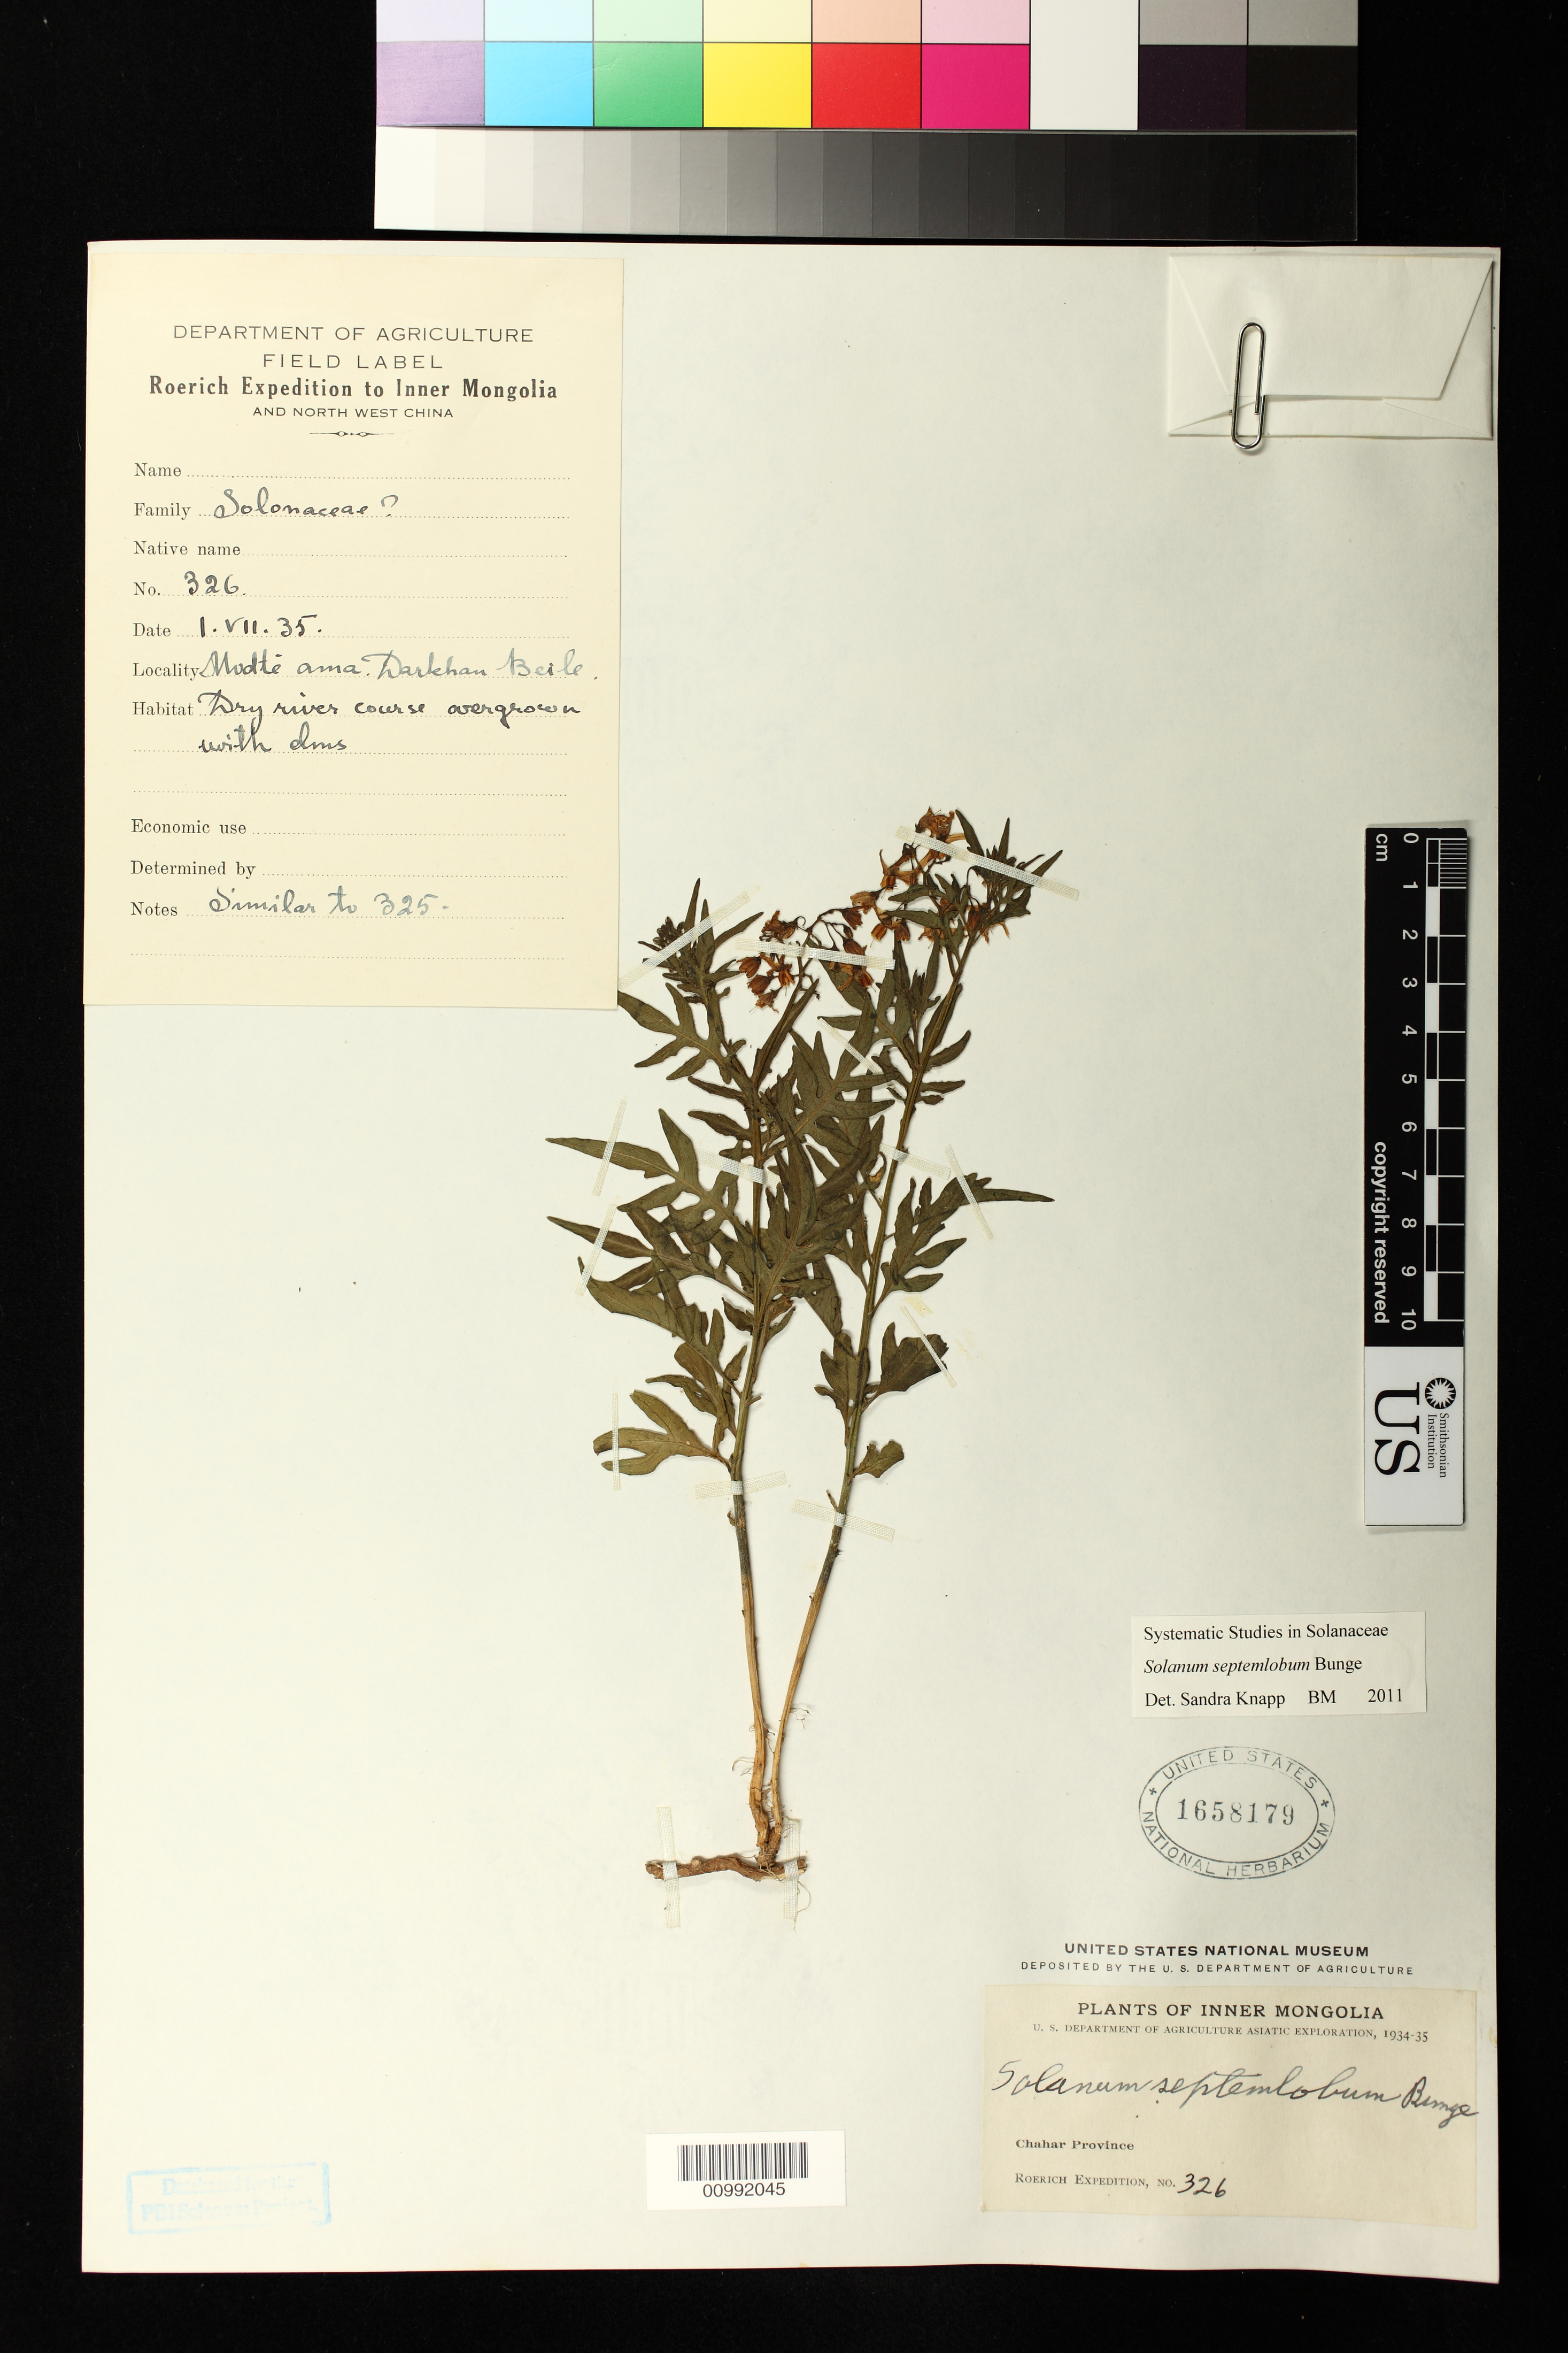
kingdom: Plantae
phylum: Tracheophyta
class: Magnoliopsida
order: Solanales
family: Solanaceae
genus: Solanum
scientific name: Solanum septemlobum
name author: Bunge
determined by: Knapp, S. D.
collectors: Roerich Expedition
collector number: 326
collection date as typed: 1 Jul 1935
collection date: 1935-07-01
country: China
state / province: Nei Monggol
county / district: Chahar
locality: Modte ama, Darkhan Beile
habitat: dry river course overgrown with elms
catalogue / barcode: US 1658179